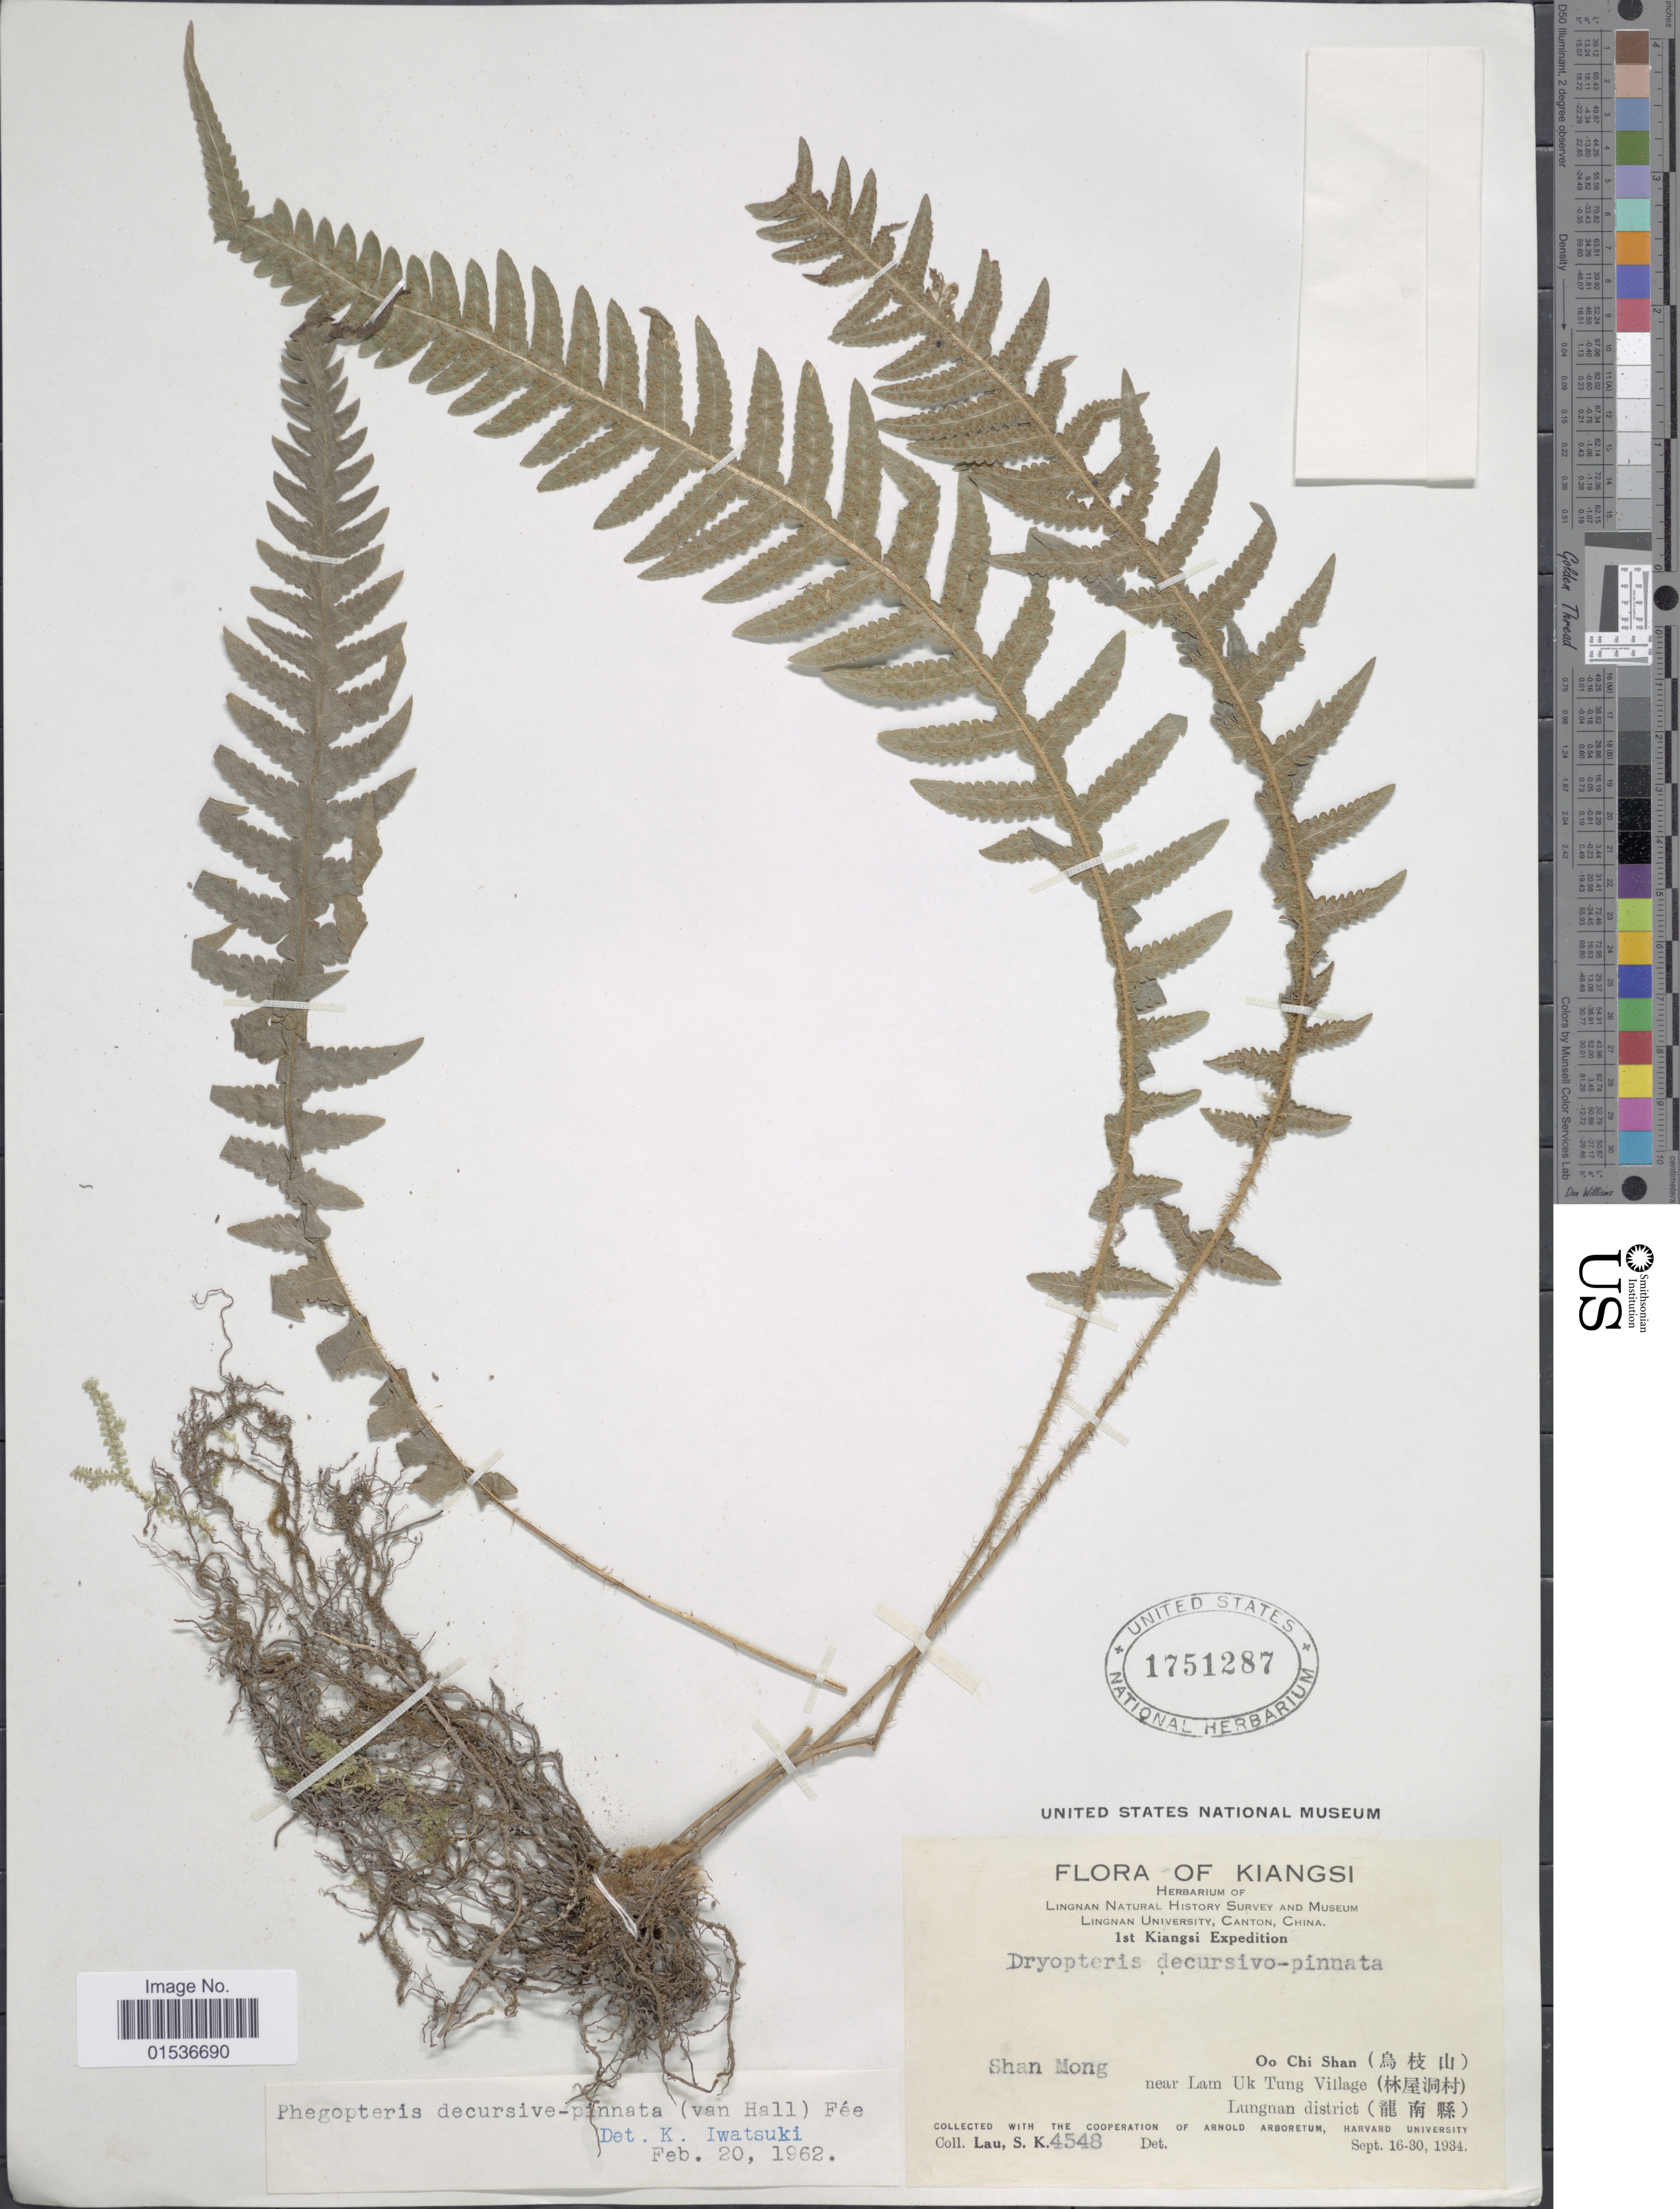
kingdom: Plantae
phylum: Tracheophyta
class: Polypodiopsida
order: Polypodiales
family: Thelypteridaceae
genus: Phegopteris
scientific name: Phegopteris decursivepinnata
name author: (H.C. Hall) Fée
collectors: S. K. Lau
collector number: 4548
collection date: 1934-09-16/1934-09-30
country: China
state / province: Jiangxi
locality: Kiangsi, Shan Mong, Oo Chi Shan (X) near Lam Uk Tung Village (X), Lungnan district (X).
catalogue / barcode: US 1751287